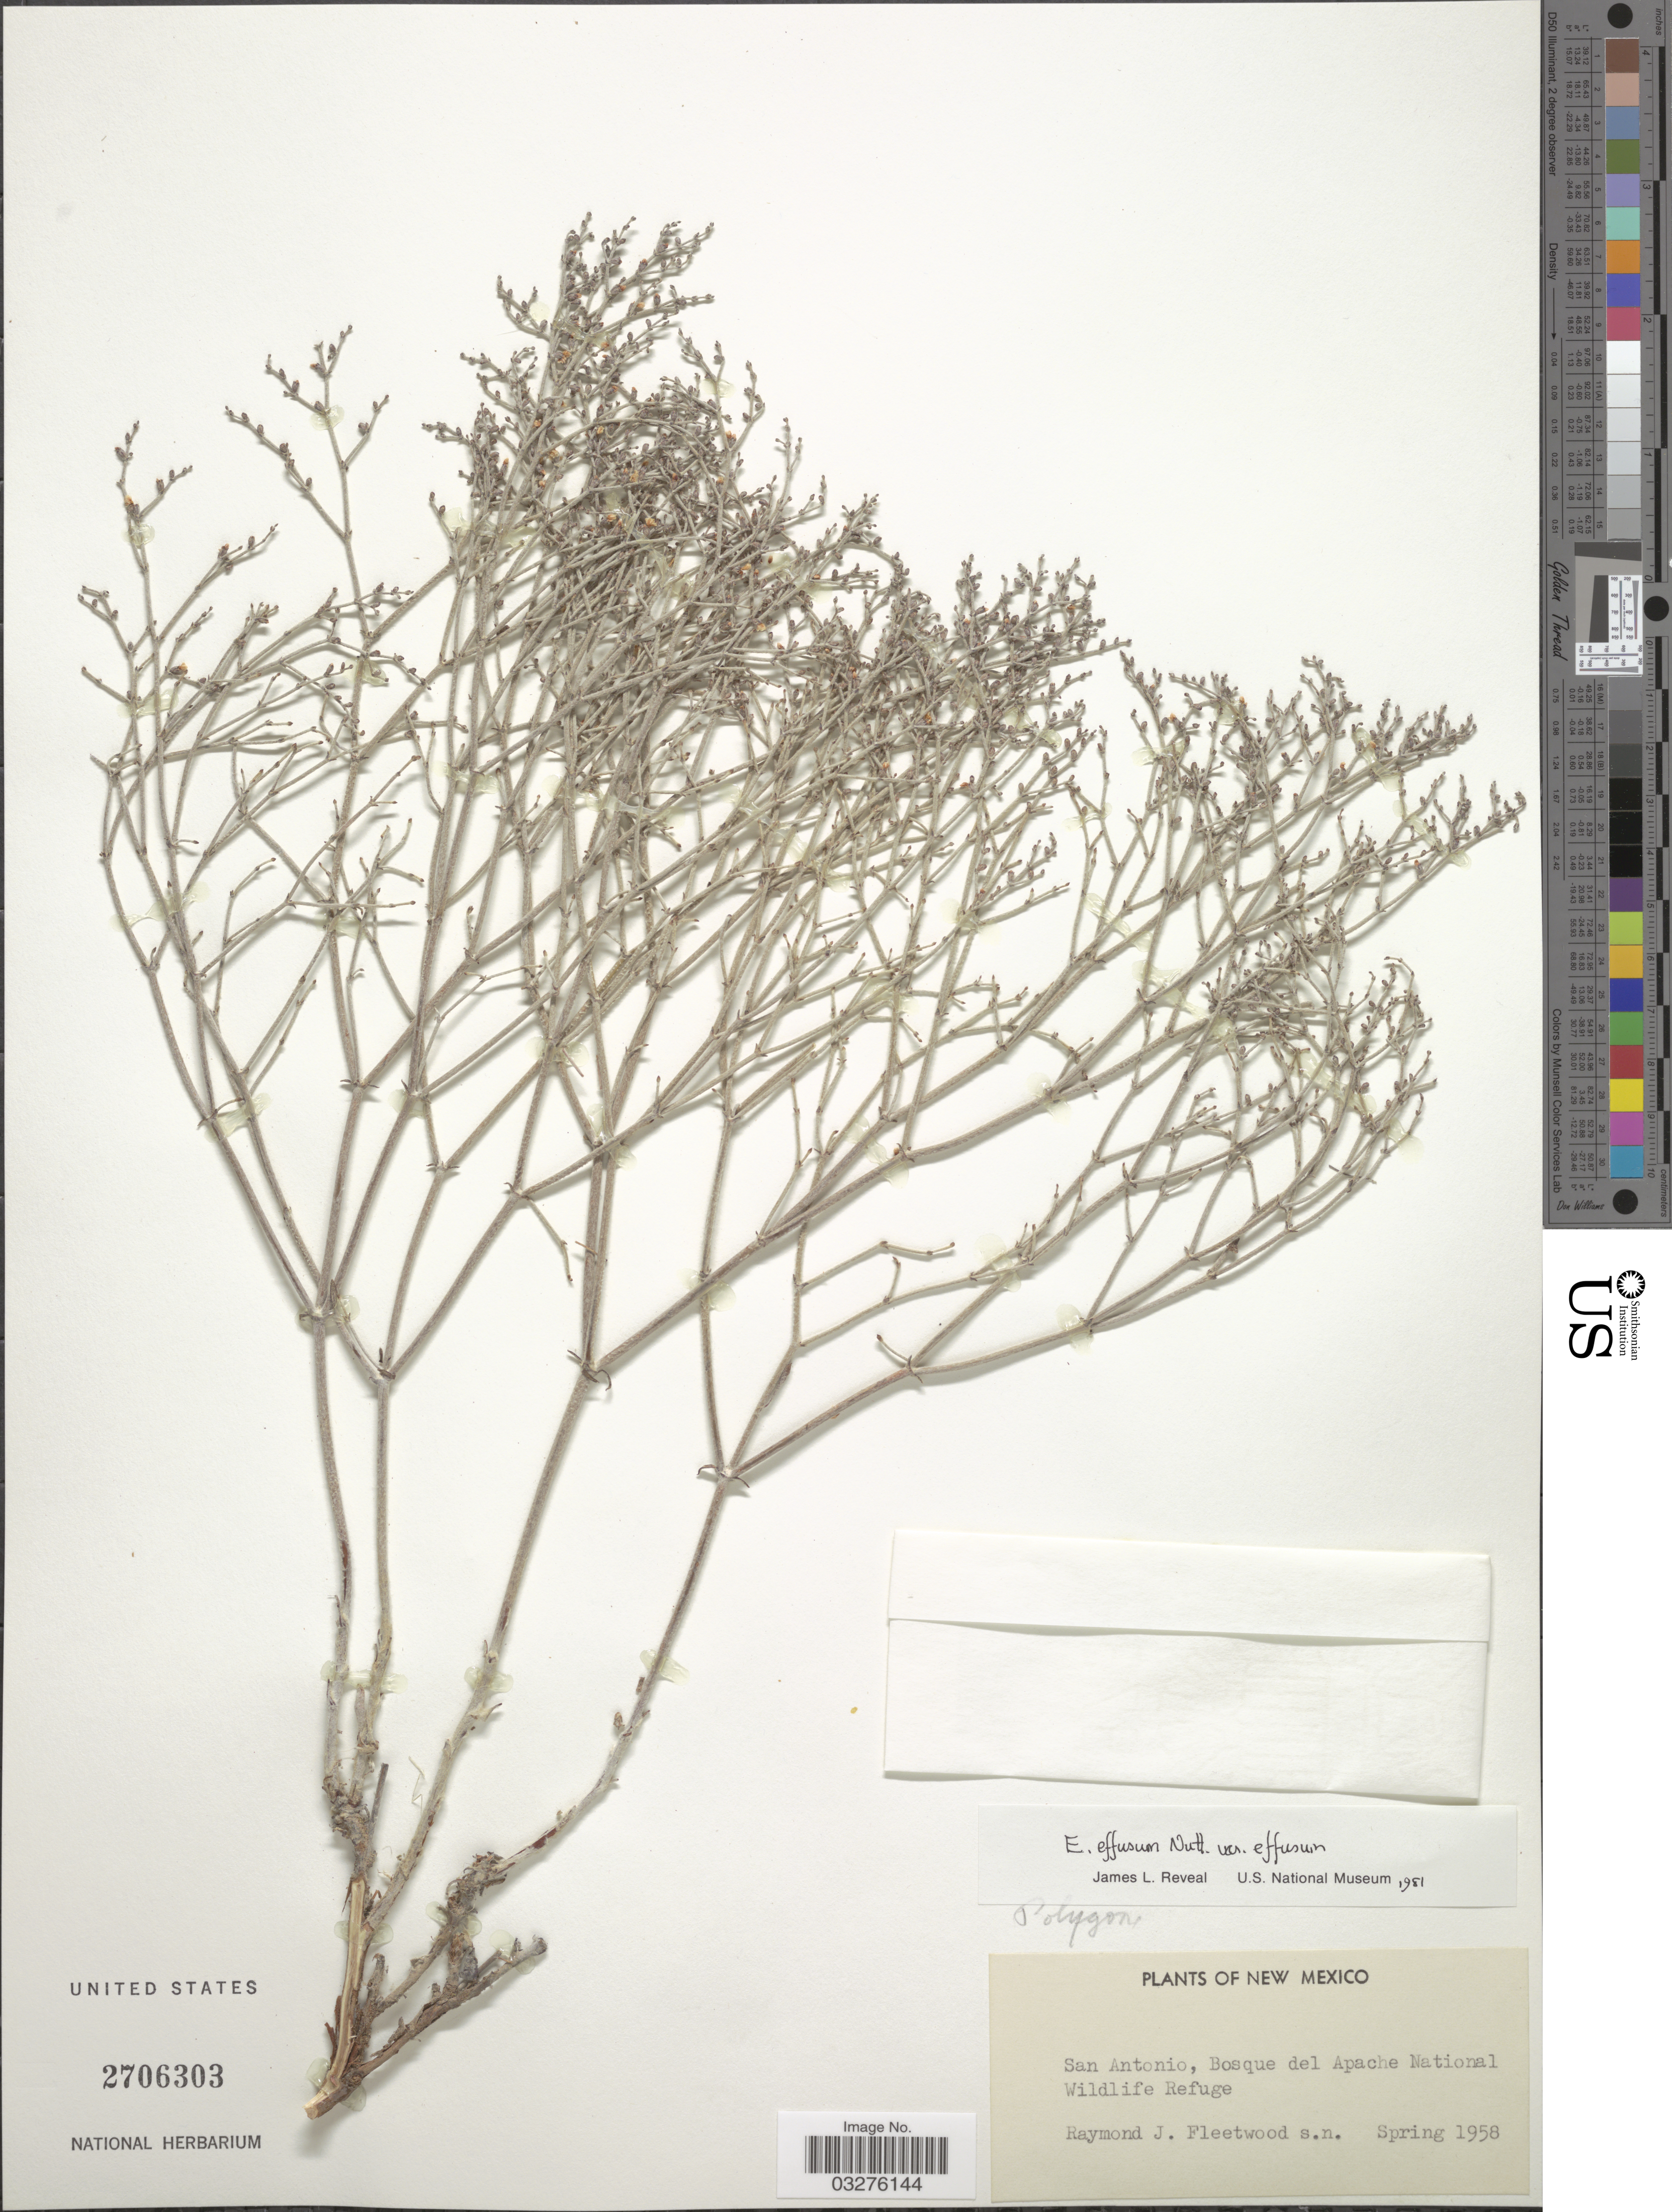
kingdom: Plantae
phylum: Tracheophyta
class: Magnoliopsida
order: Caryophyllales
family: Polygonaceae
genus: Eriogonum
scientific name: Eriogonum effusum var. effusum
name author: Nutt.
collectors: R. J. Fleetwood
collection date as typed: Spring 1958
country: United States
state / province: New Mexico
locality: San Antonio, Bosque del Apache National Wildlife Refuge.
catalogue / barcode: US 2706303